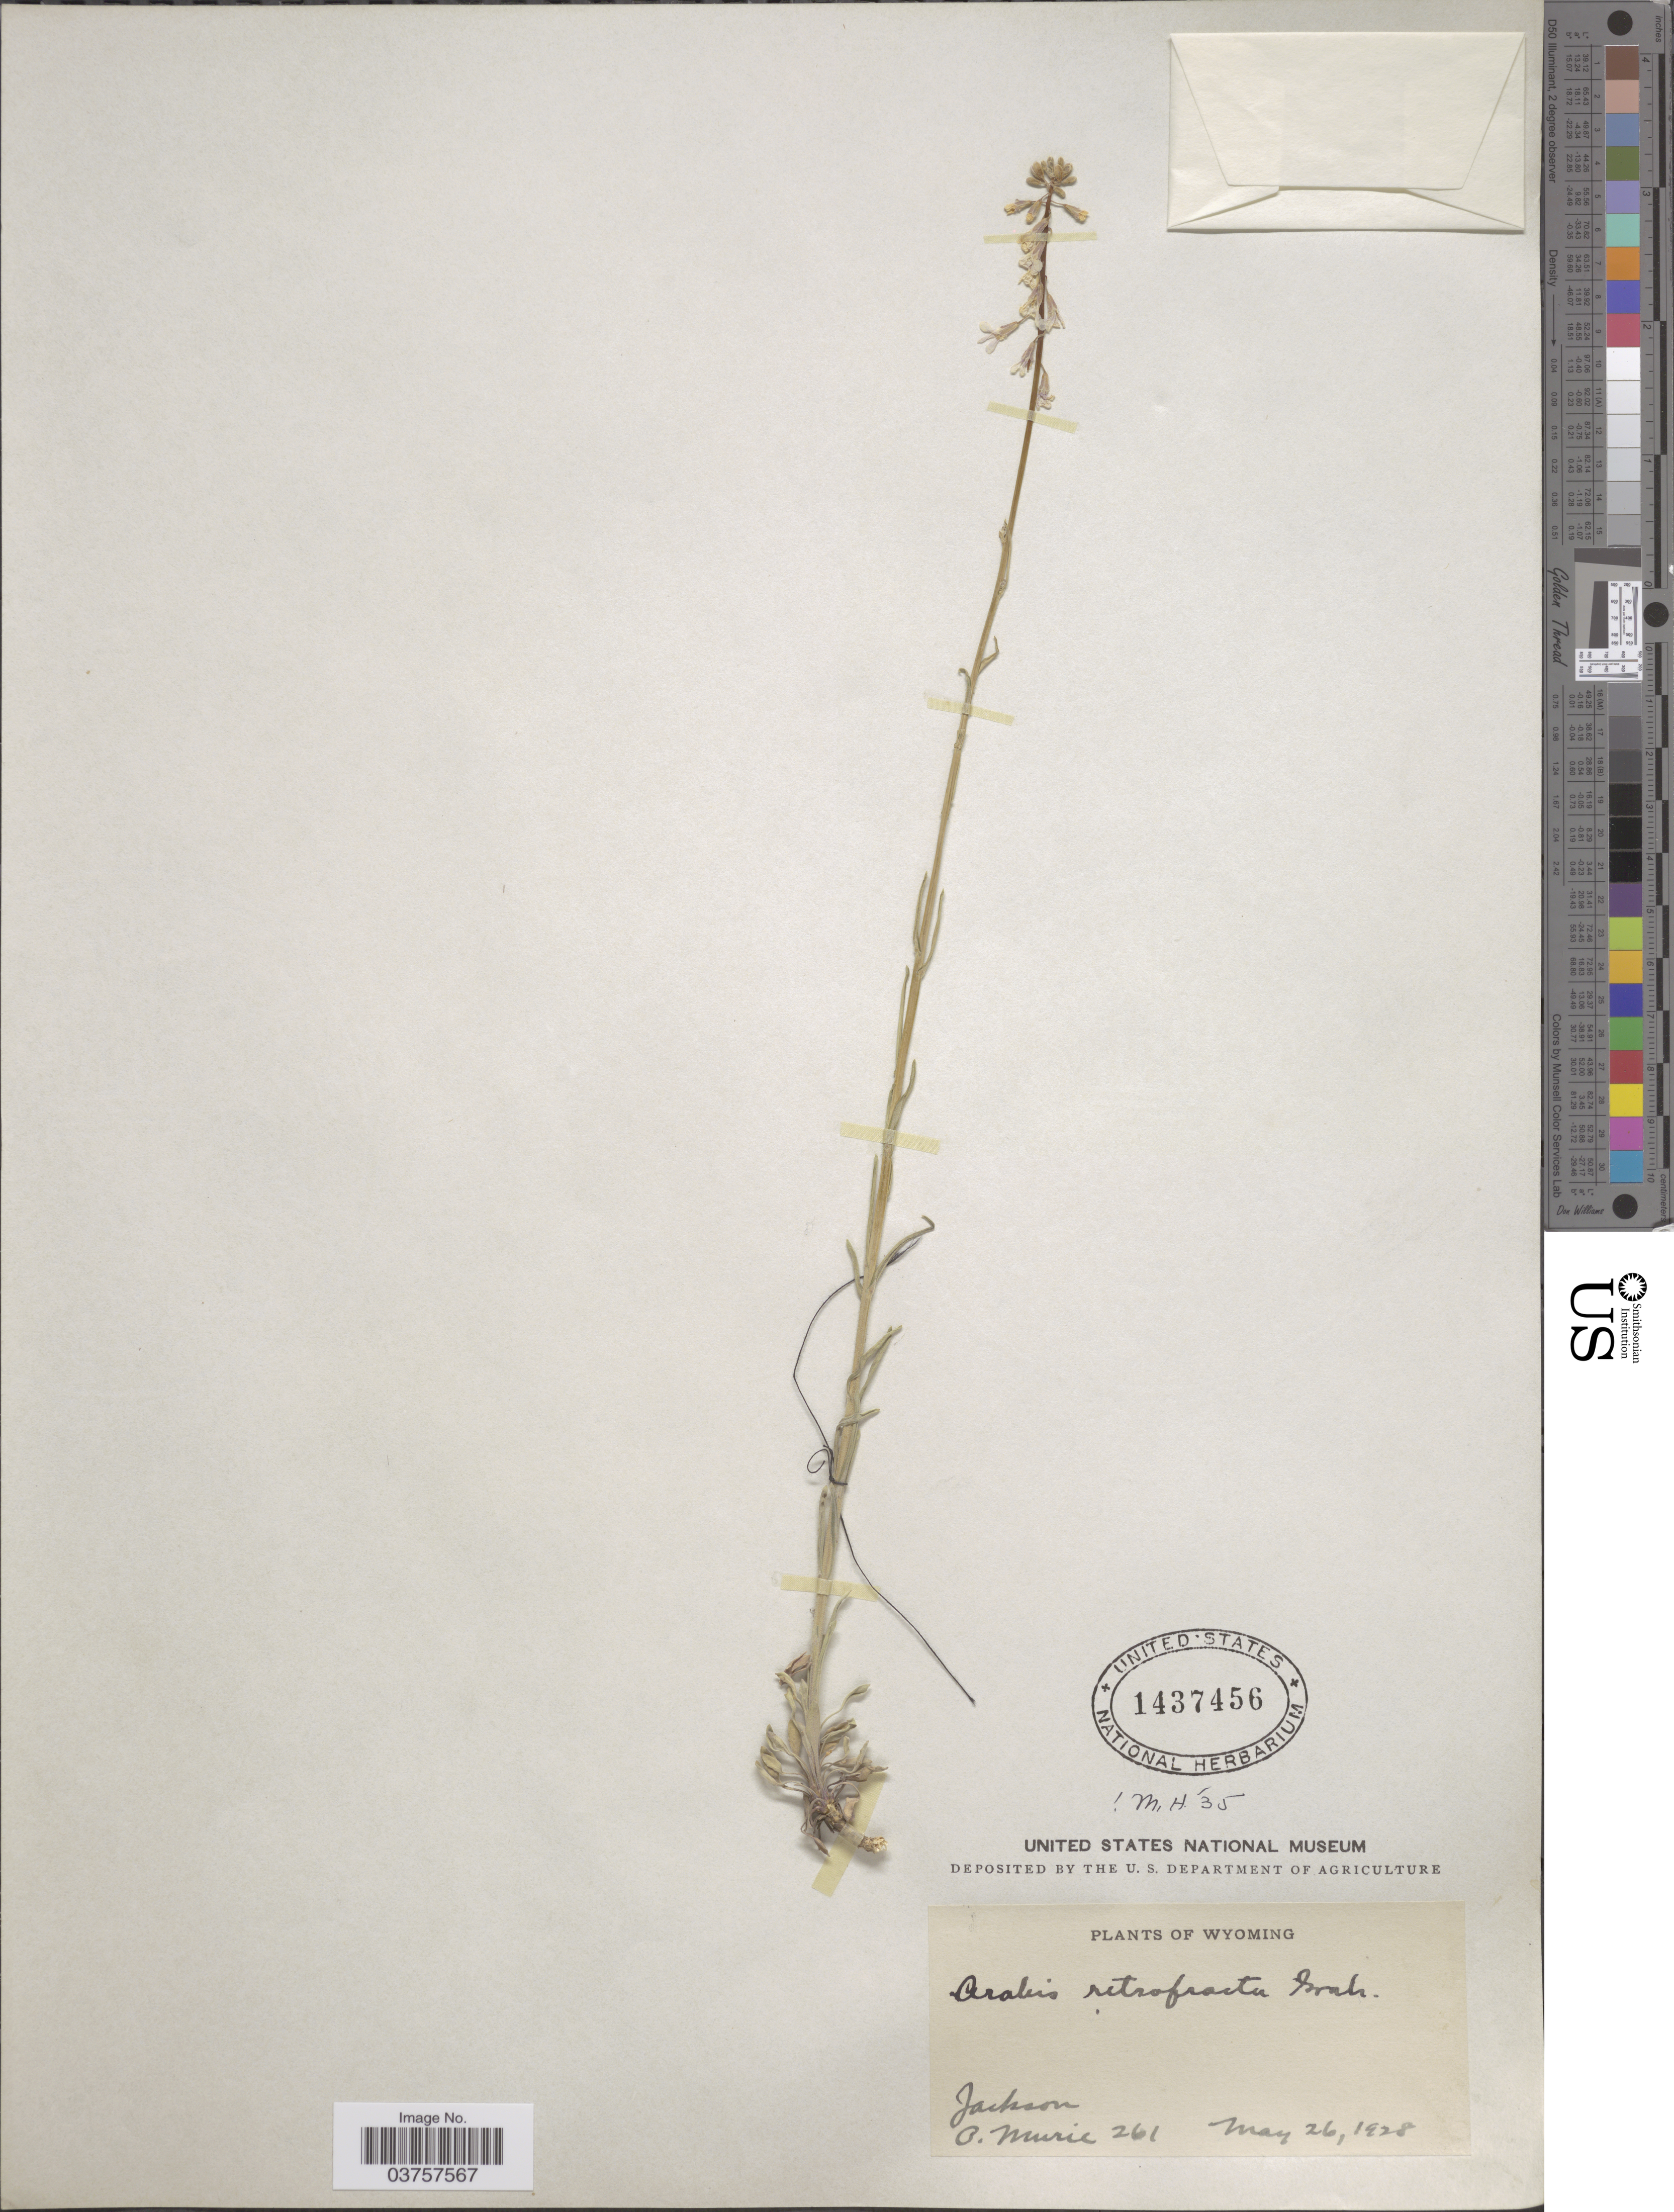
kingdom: Plantae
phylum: Tracheophyta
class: Magnoliopsida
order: Brassicales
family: Brassicaceae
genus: Arabis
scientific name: Arabis holboellii var. retrofracta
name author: Rydb.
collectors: O. Murie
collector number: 261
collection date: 1928-05-26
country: United States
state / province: Wyoming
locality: Jackson.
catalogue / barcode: US 1437456